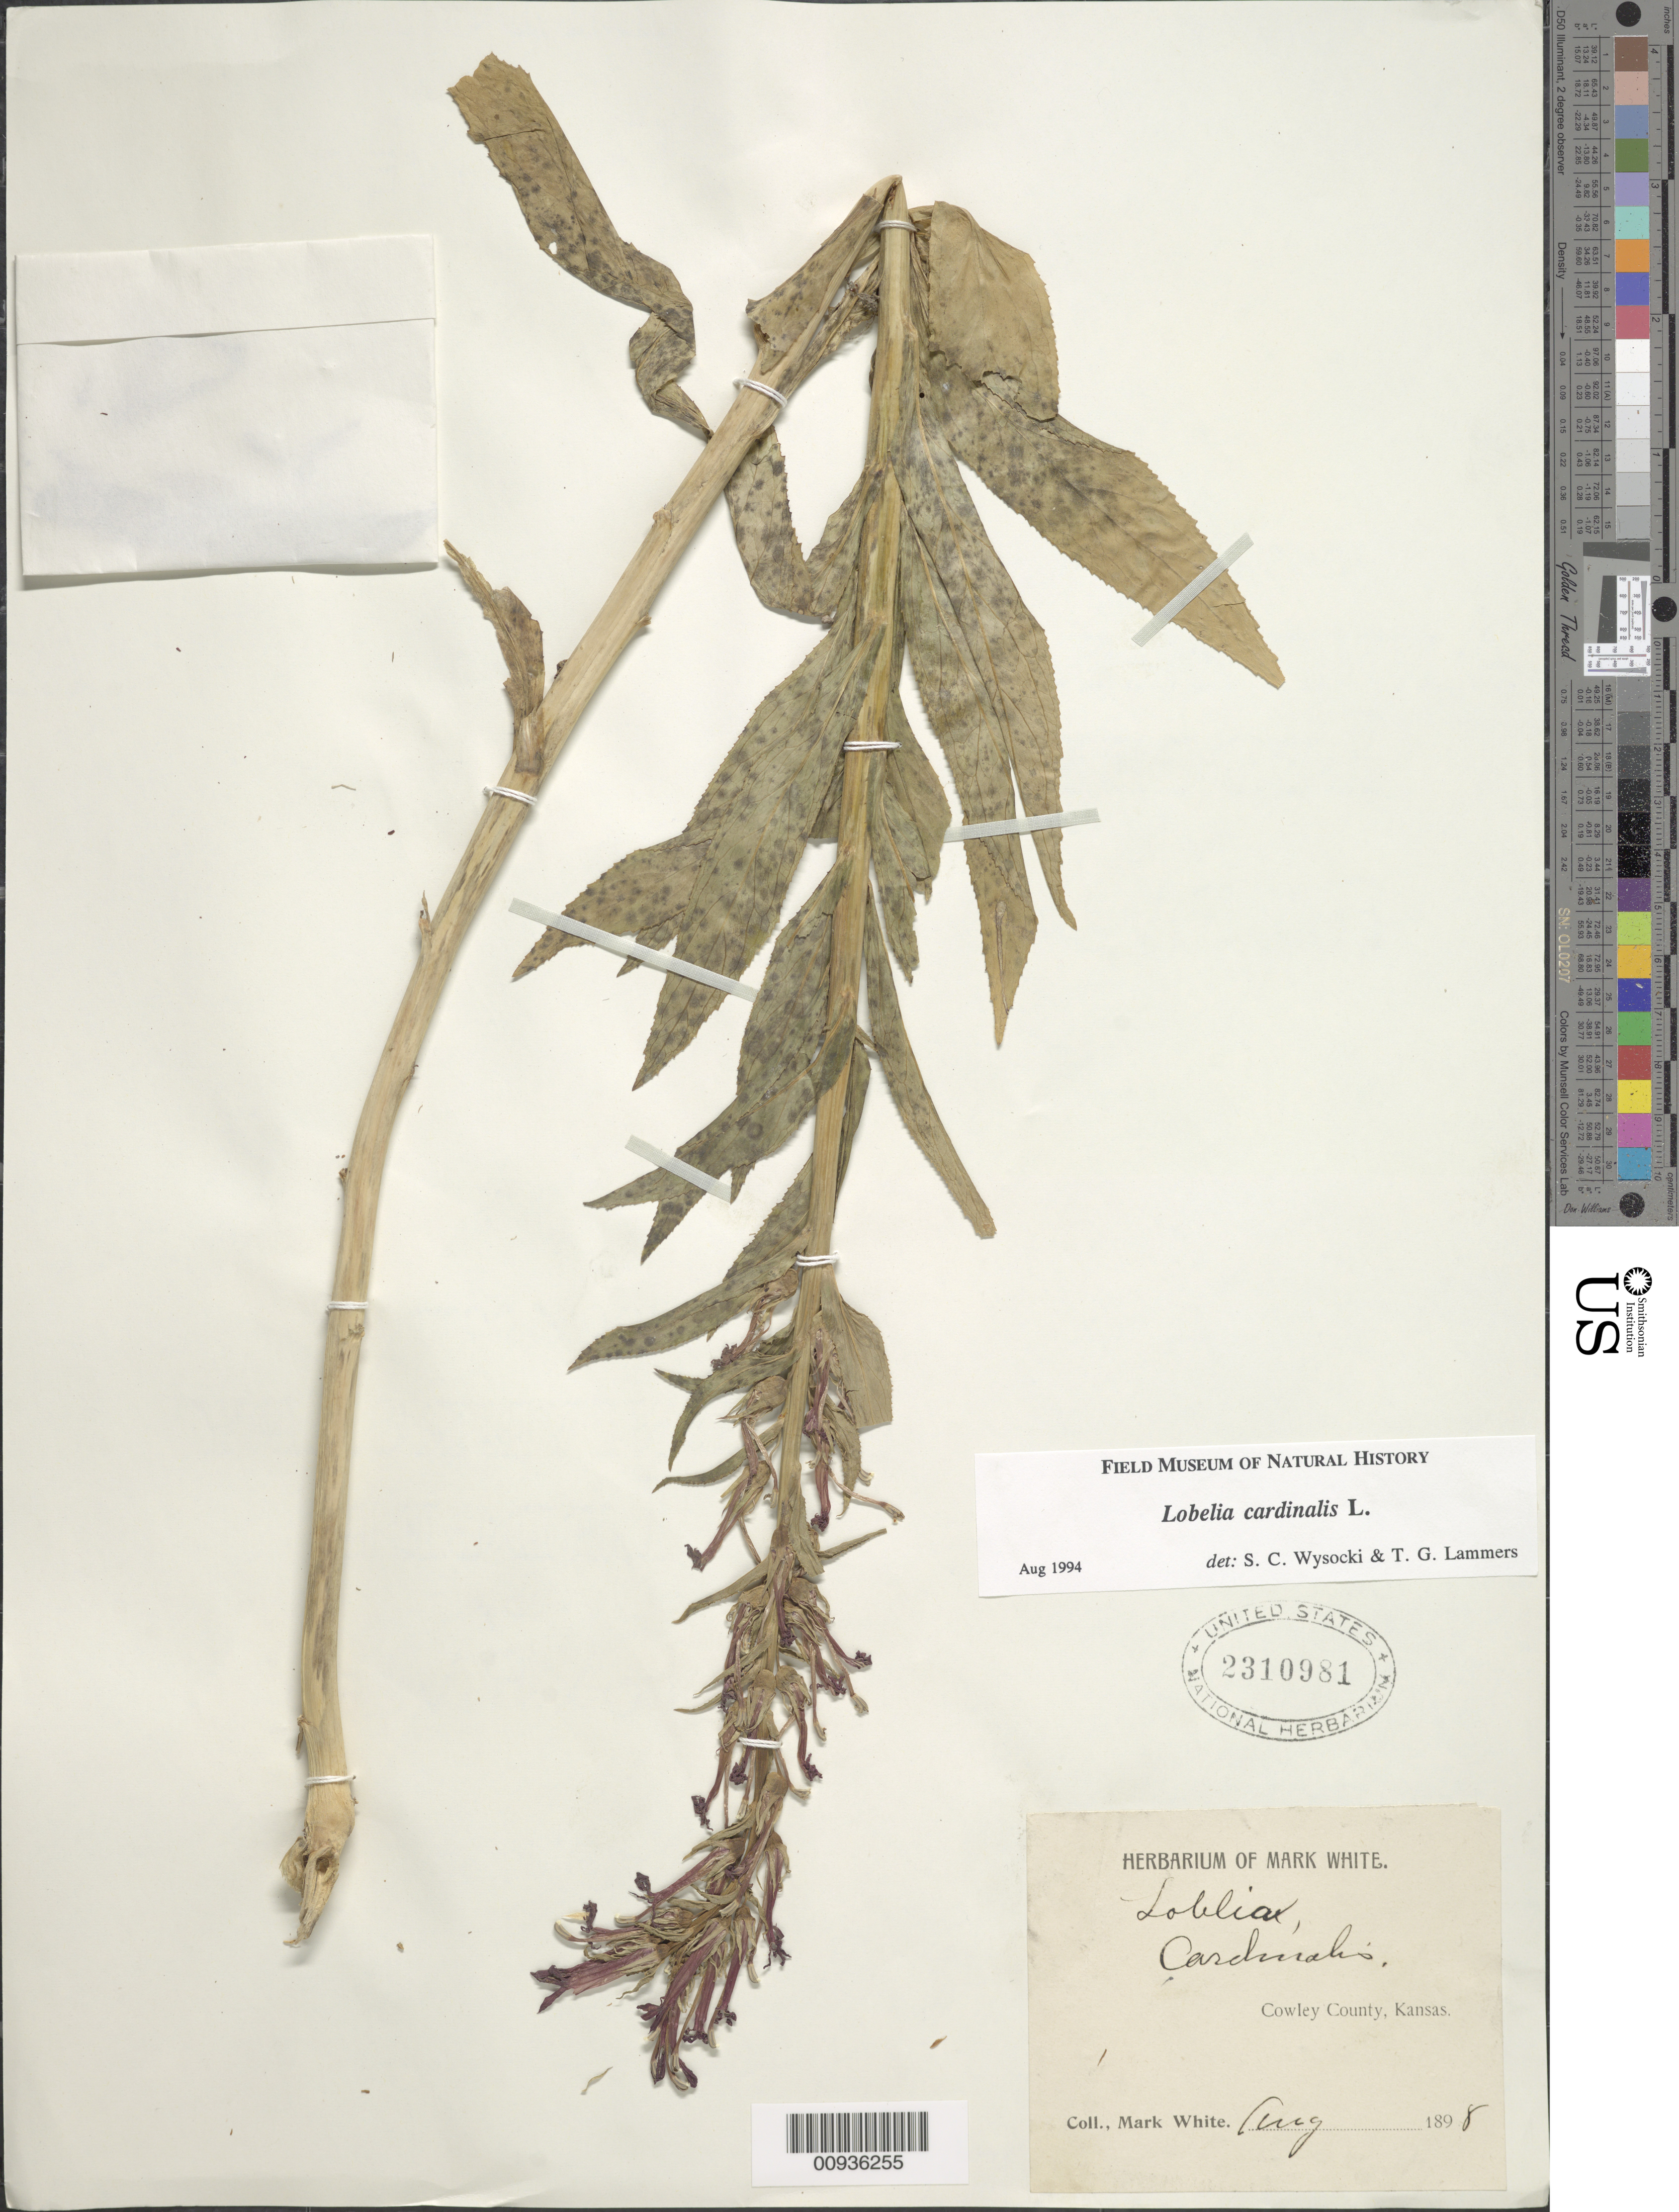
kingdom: Plantae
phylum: Tracheophyta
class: Magnoliopsida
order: Asterales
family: Campanulaceae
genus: Lobelia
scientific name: Lobelia cardinalis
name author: L.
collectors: M. White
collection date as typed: Aug 1898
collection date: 1898-08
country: United States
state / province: Kansas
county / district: Cowley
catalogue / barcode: US 2310981